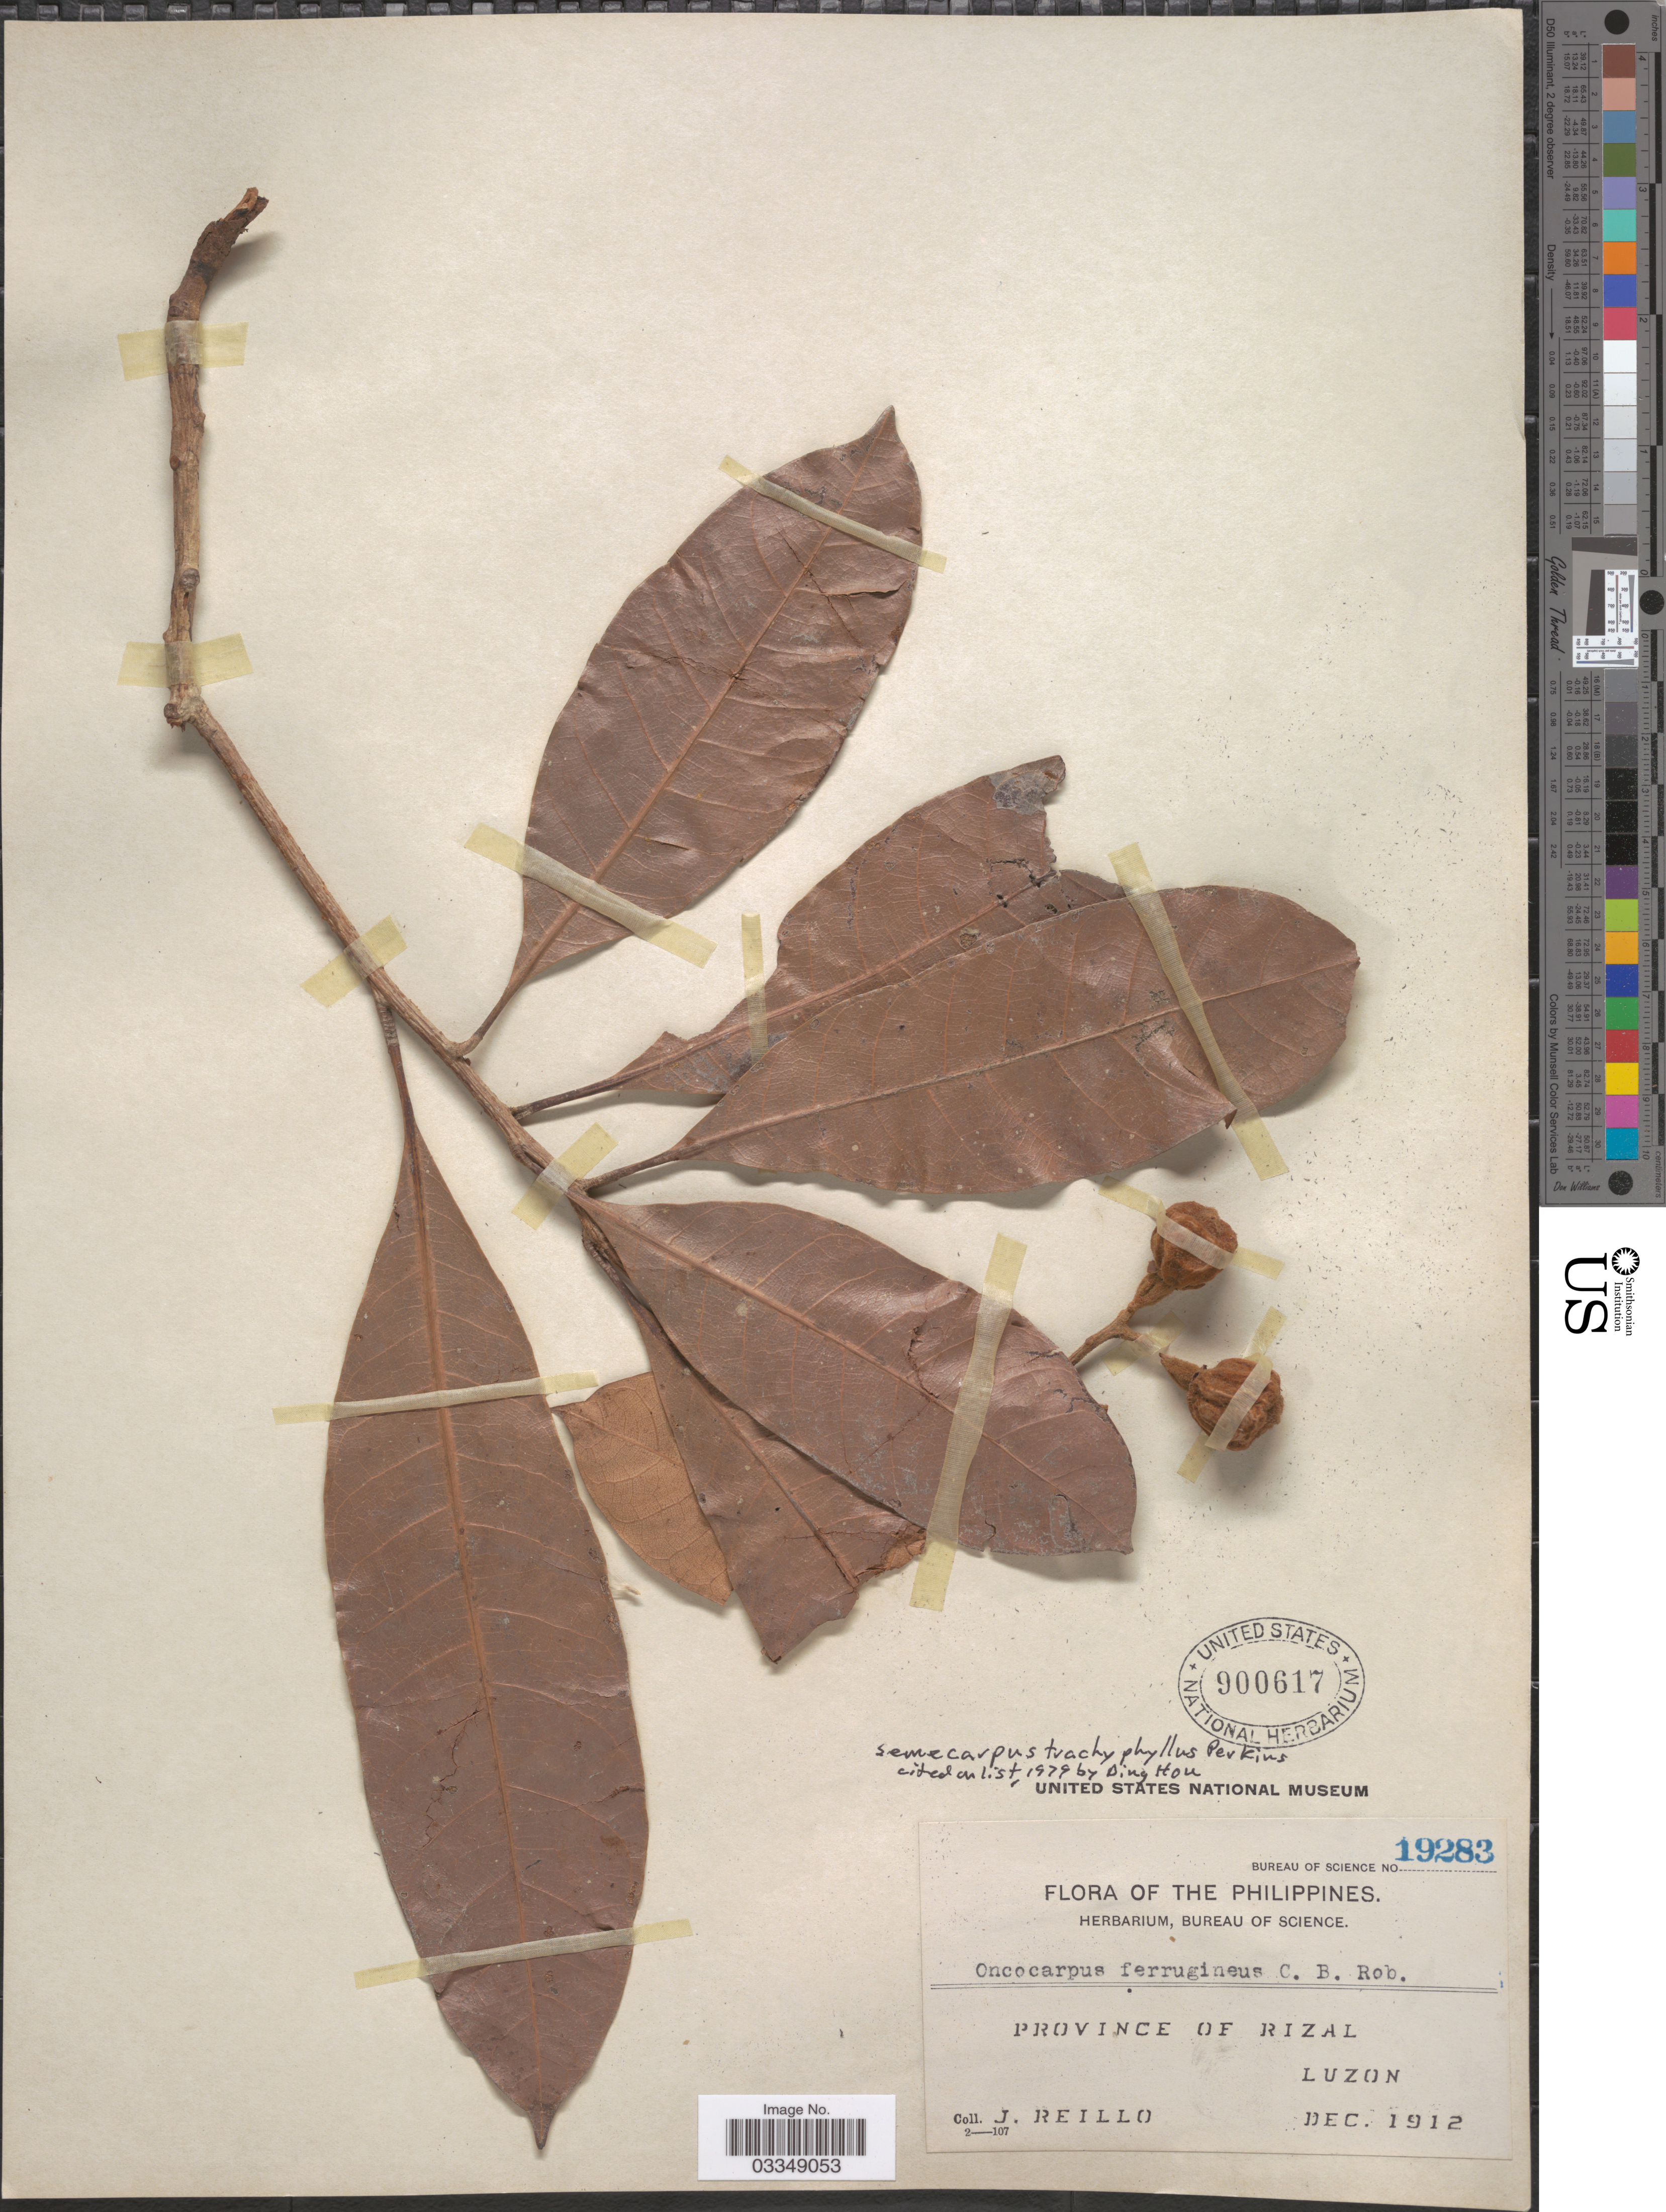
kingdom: Plantae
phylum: Tracheophyta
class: Magnoliopsida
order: Sapindales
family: Anacardiaceae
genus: Semecarpus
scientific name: Semecarpus trachyphyllus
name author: Perkins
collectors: J. Reillo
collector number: Bureau of Science 19283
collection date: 1912-12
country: Philippines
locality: Province of Rizal. Luzon.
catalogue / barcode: US 900617